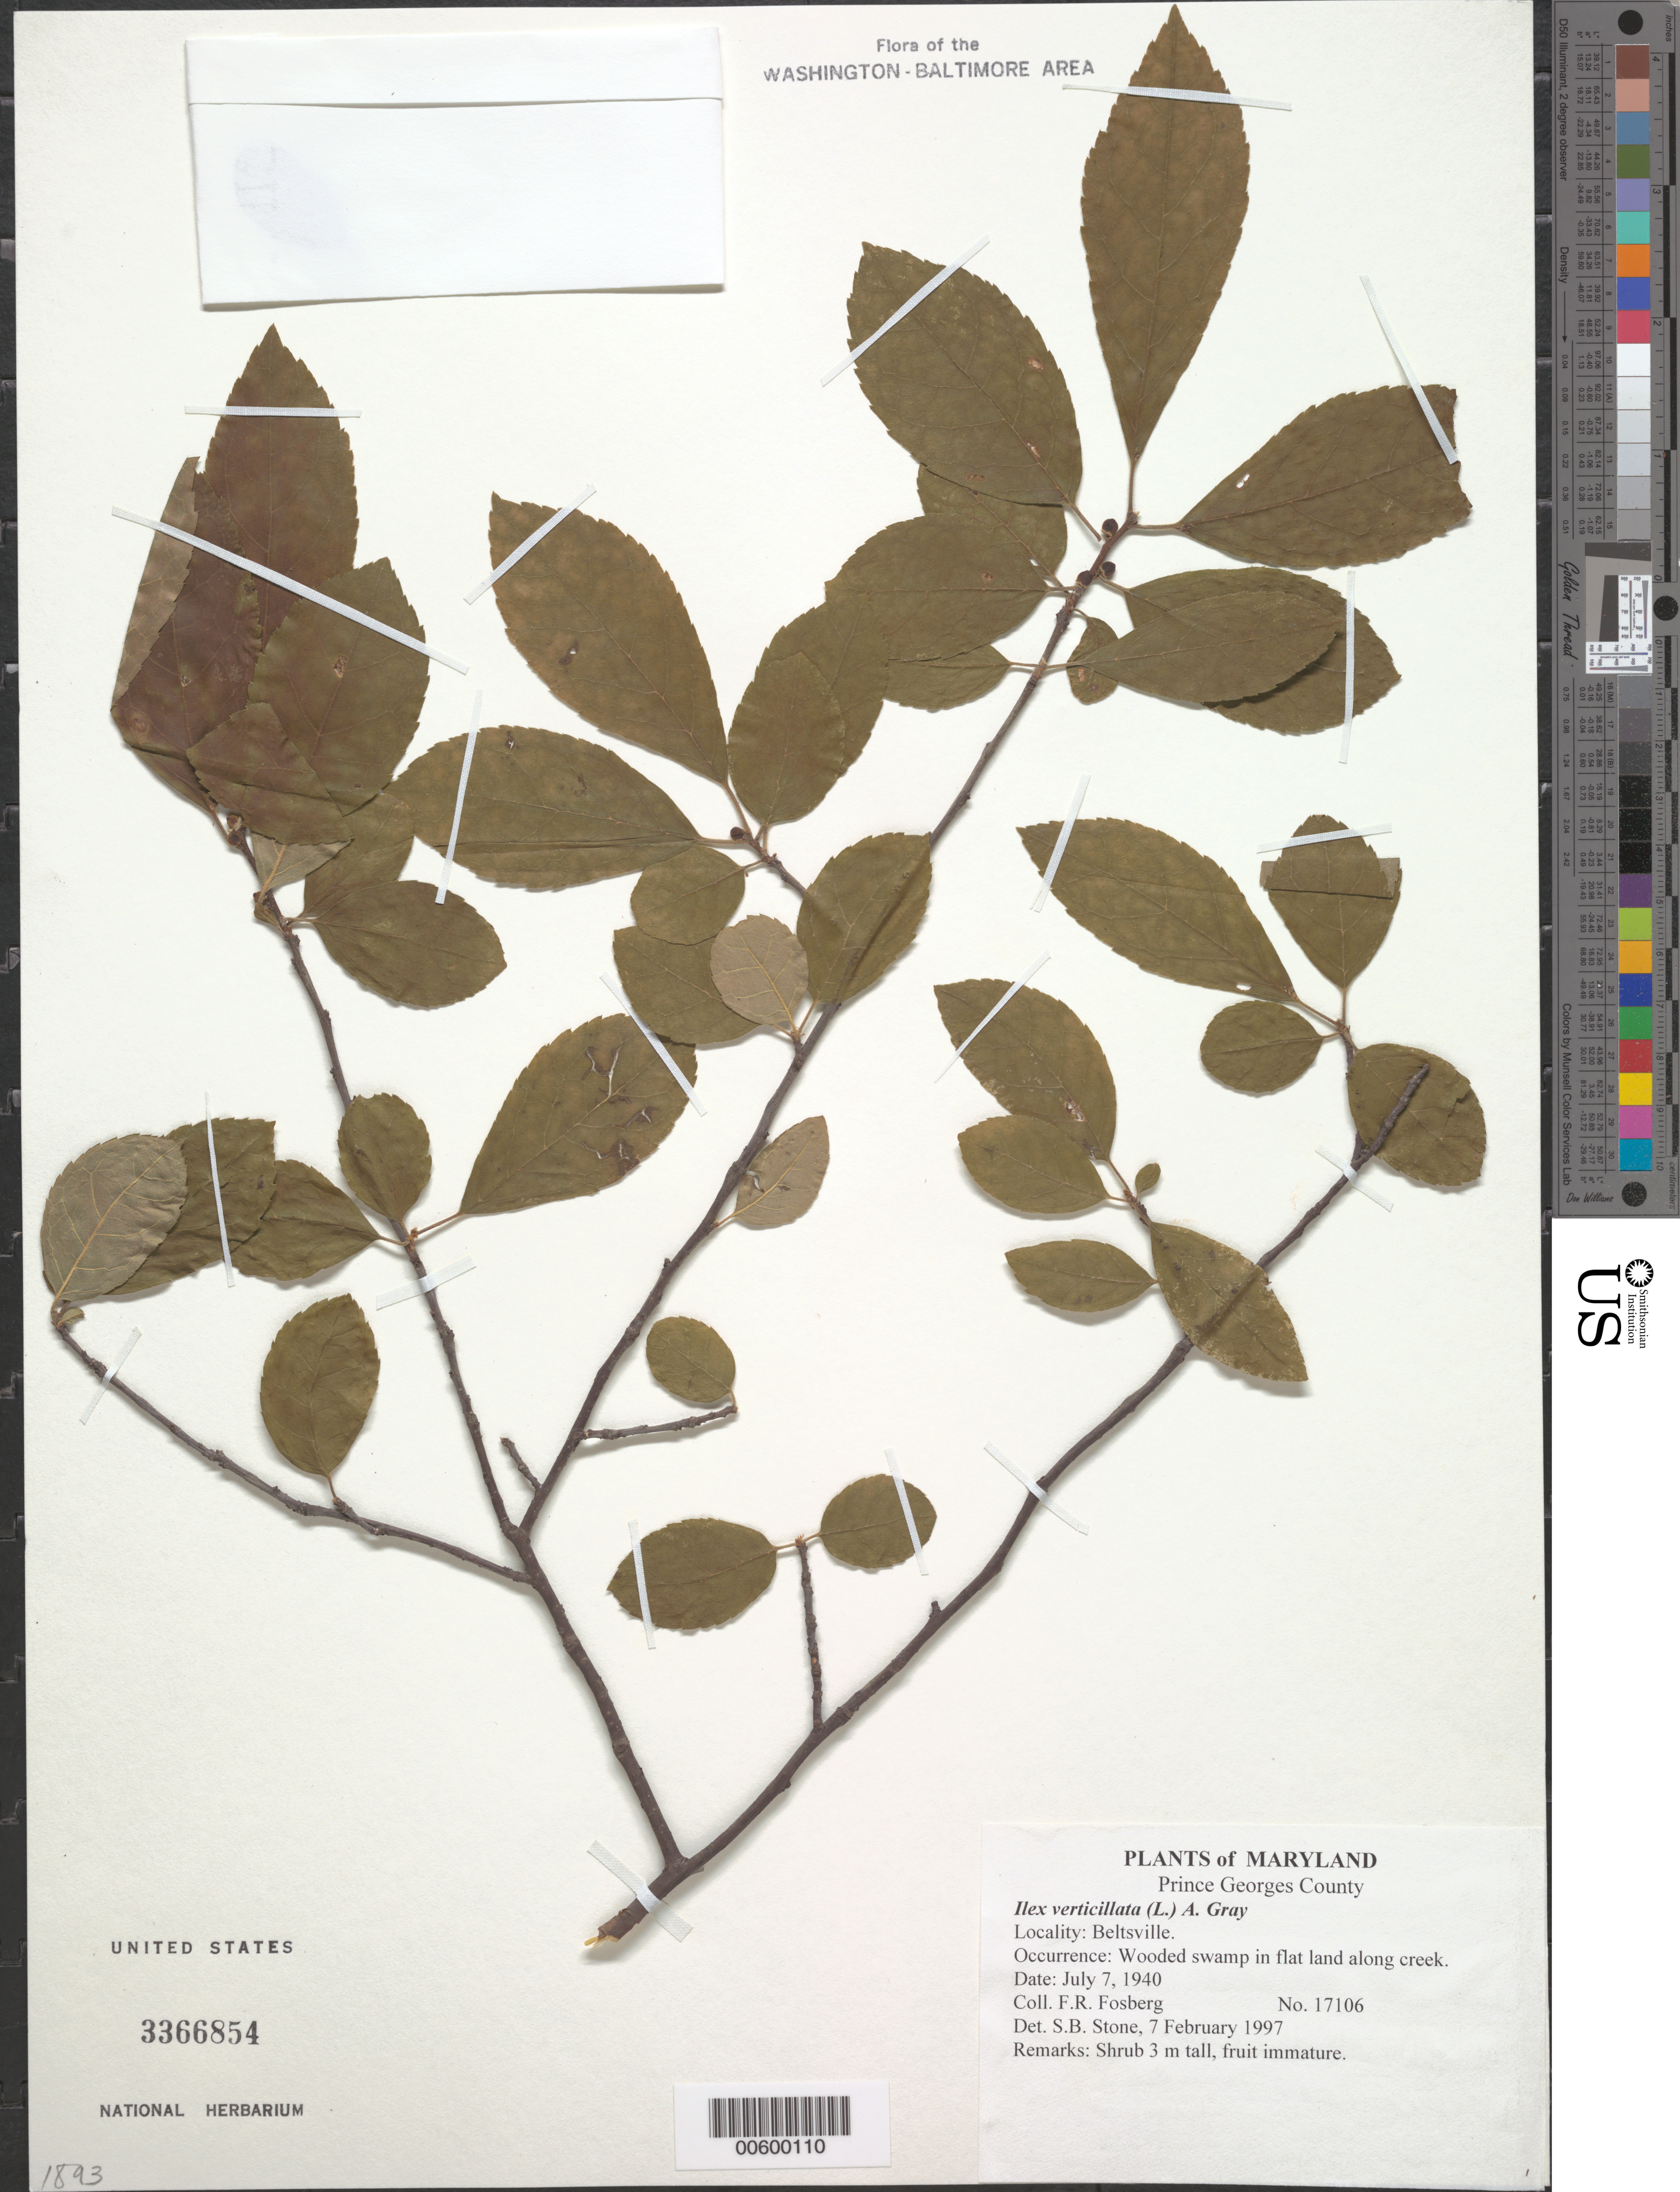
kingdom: Plantae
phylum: Tracheophyta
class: Magnoliopsida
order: Aquifoliales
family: Aquifoliaceae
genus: Ilex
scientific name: Ilex verticillata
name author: (L.) A. Gray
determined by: Stone, S. B.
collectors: F. R. Fosberg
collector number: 17106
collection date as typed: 07 Jul 1940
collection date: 1940-07-07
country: United States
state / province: Maryland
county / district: Prince George's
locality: Beltsville.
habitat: Wooded swamp in flat land along creek.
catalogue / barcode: US 3366854